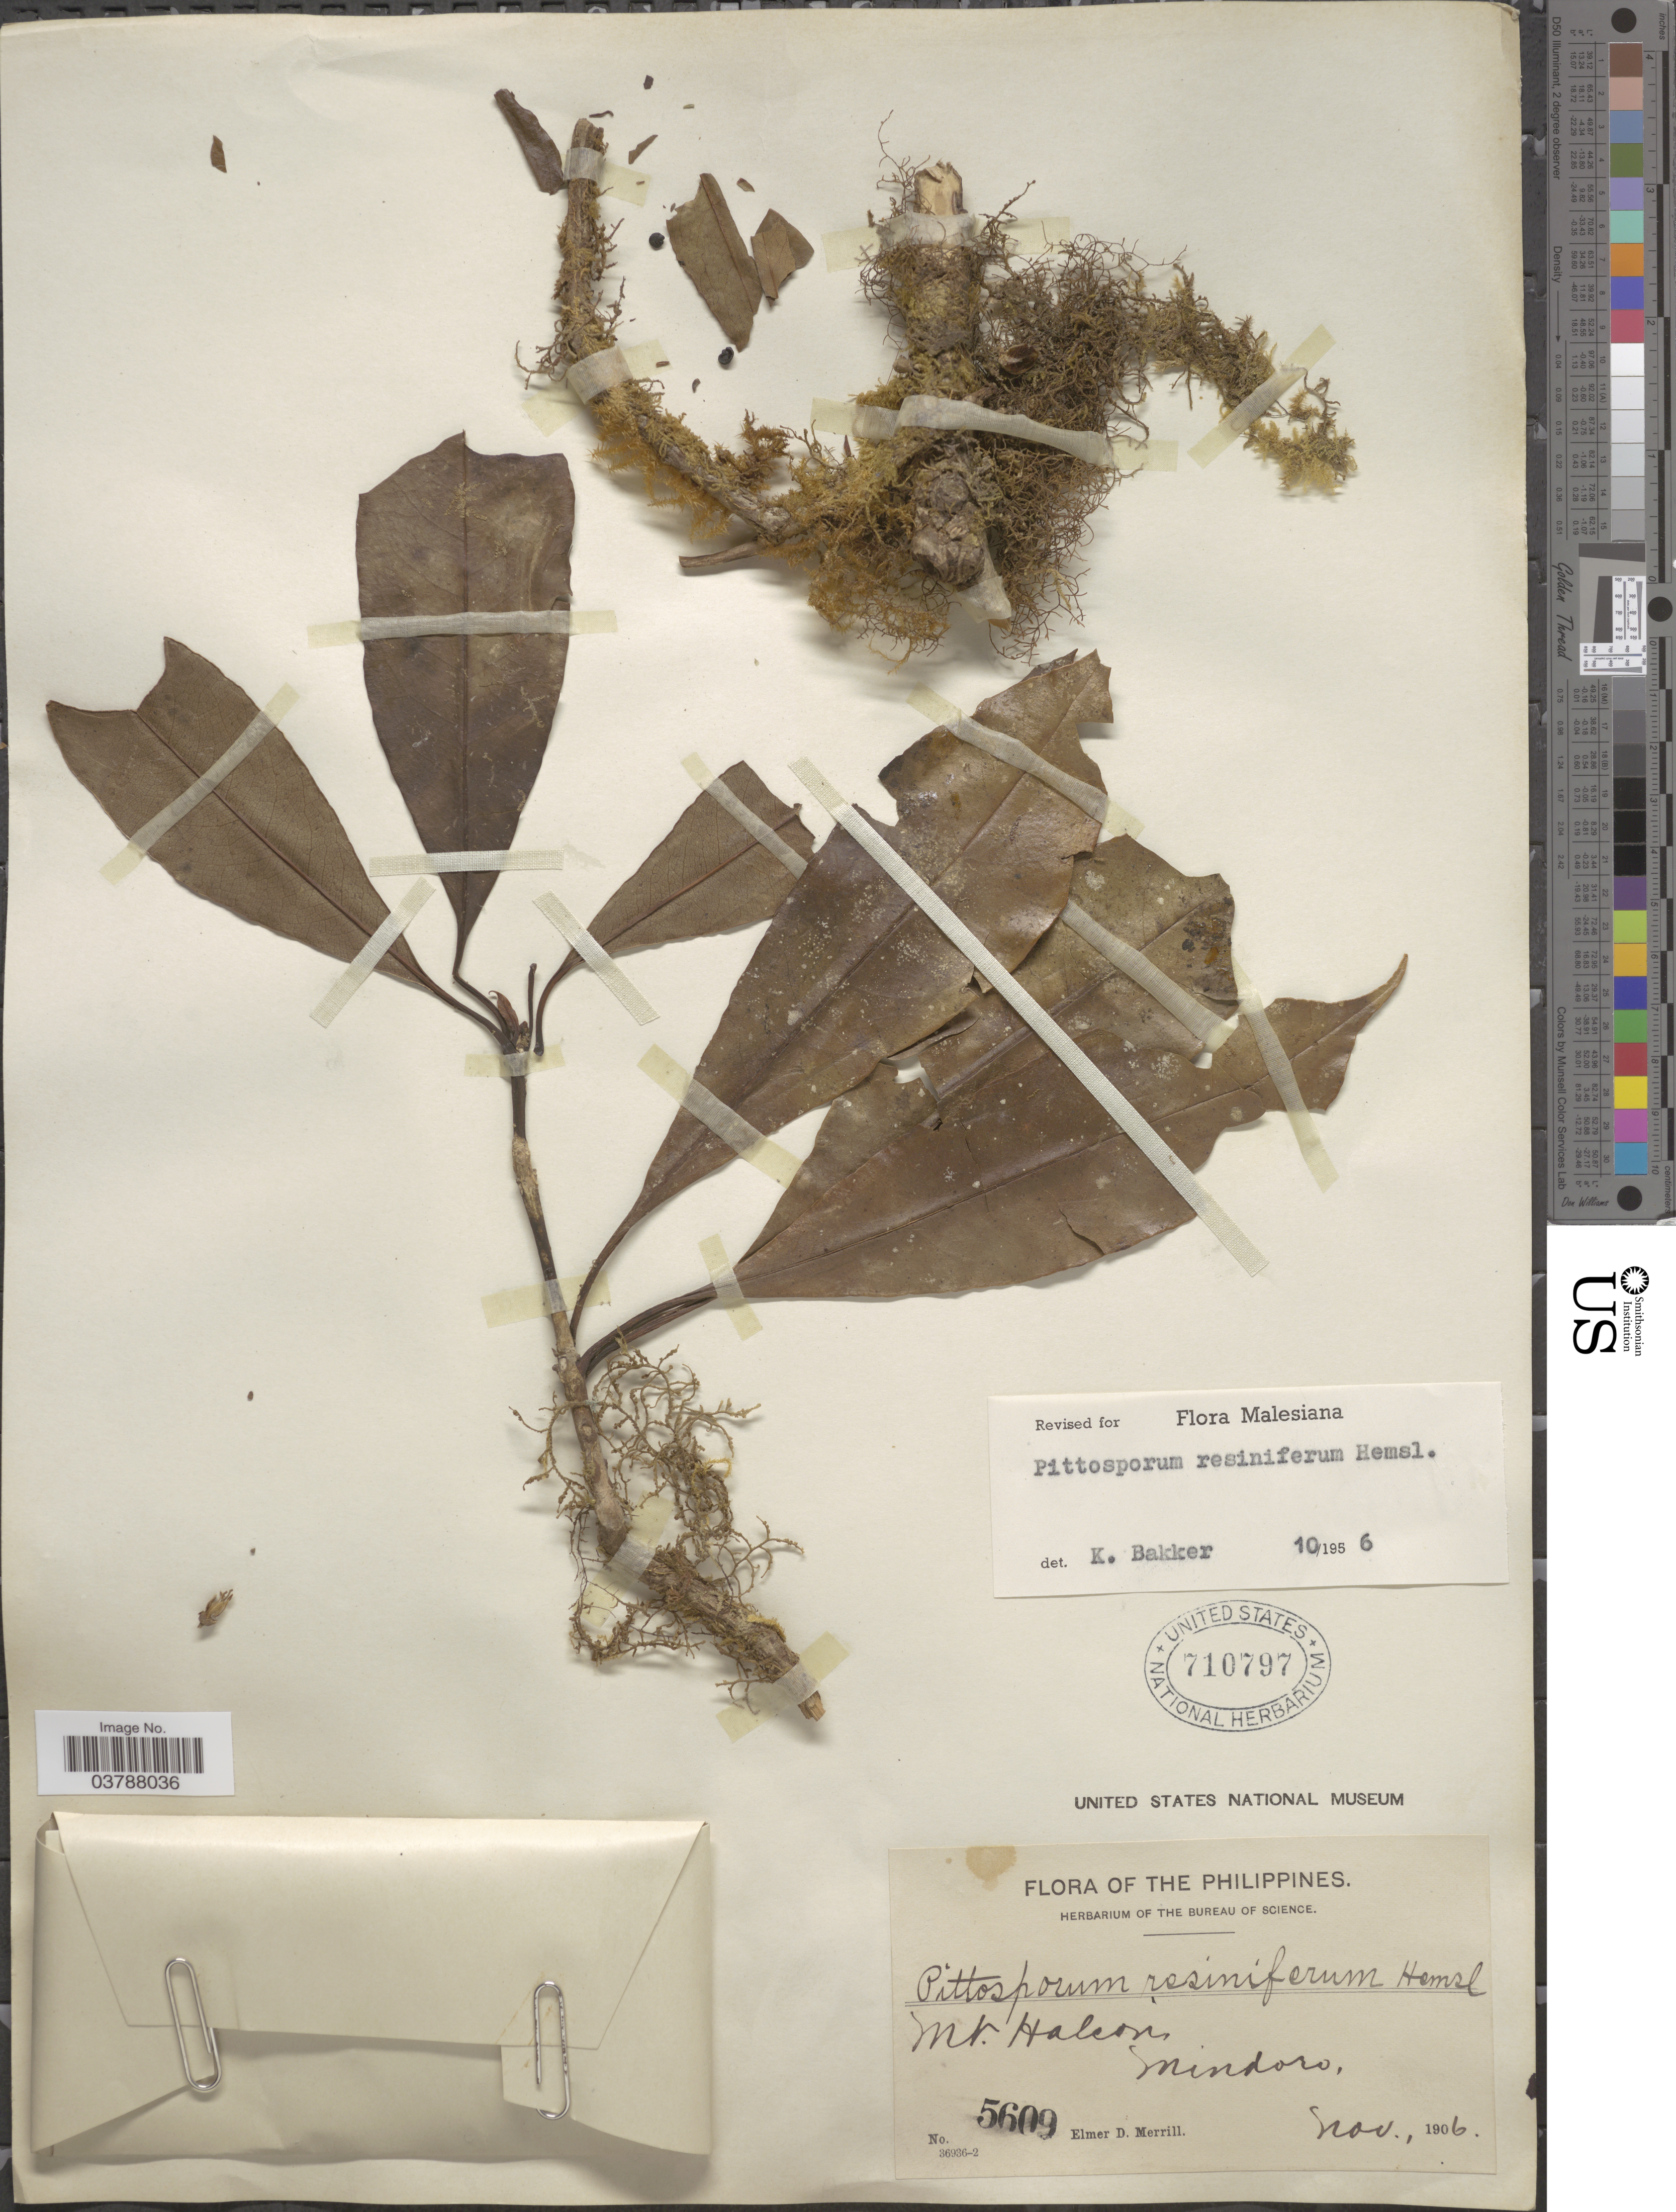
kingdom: Plantae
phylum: Tracheophyta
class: Magnoliopsida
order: Apiales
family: Pittosporaceae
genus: Pittosporum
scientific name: Pittosporum resiniferum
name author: Hemsl.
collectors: E. D. Merrill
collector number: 5609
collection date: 1906-11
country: Philippines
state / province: Mimaropa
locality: Mt. Halcon, Mindoro.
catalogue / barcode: US 710797